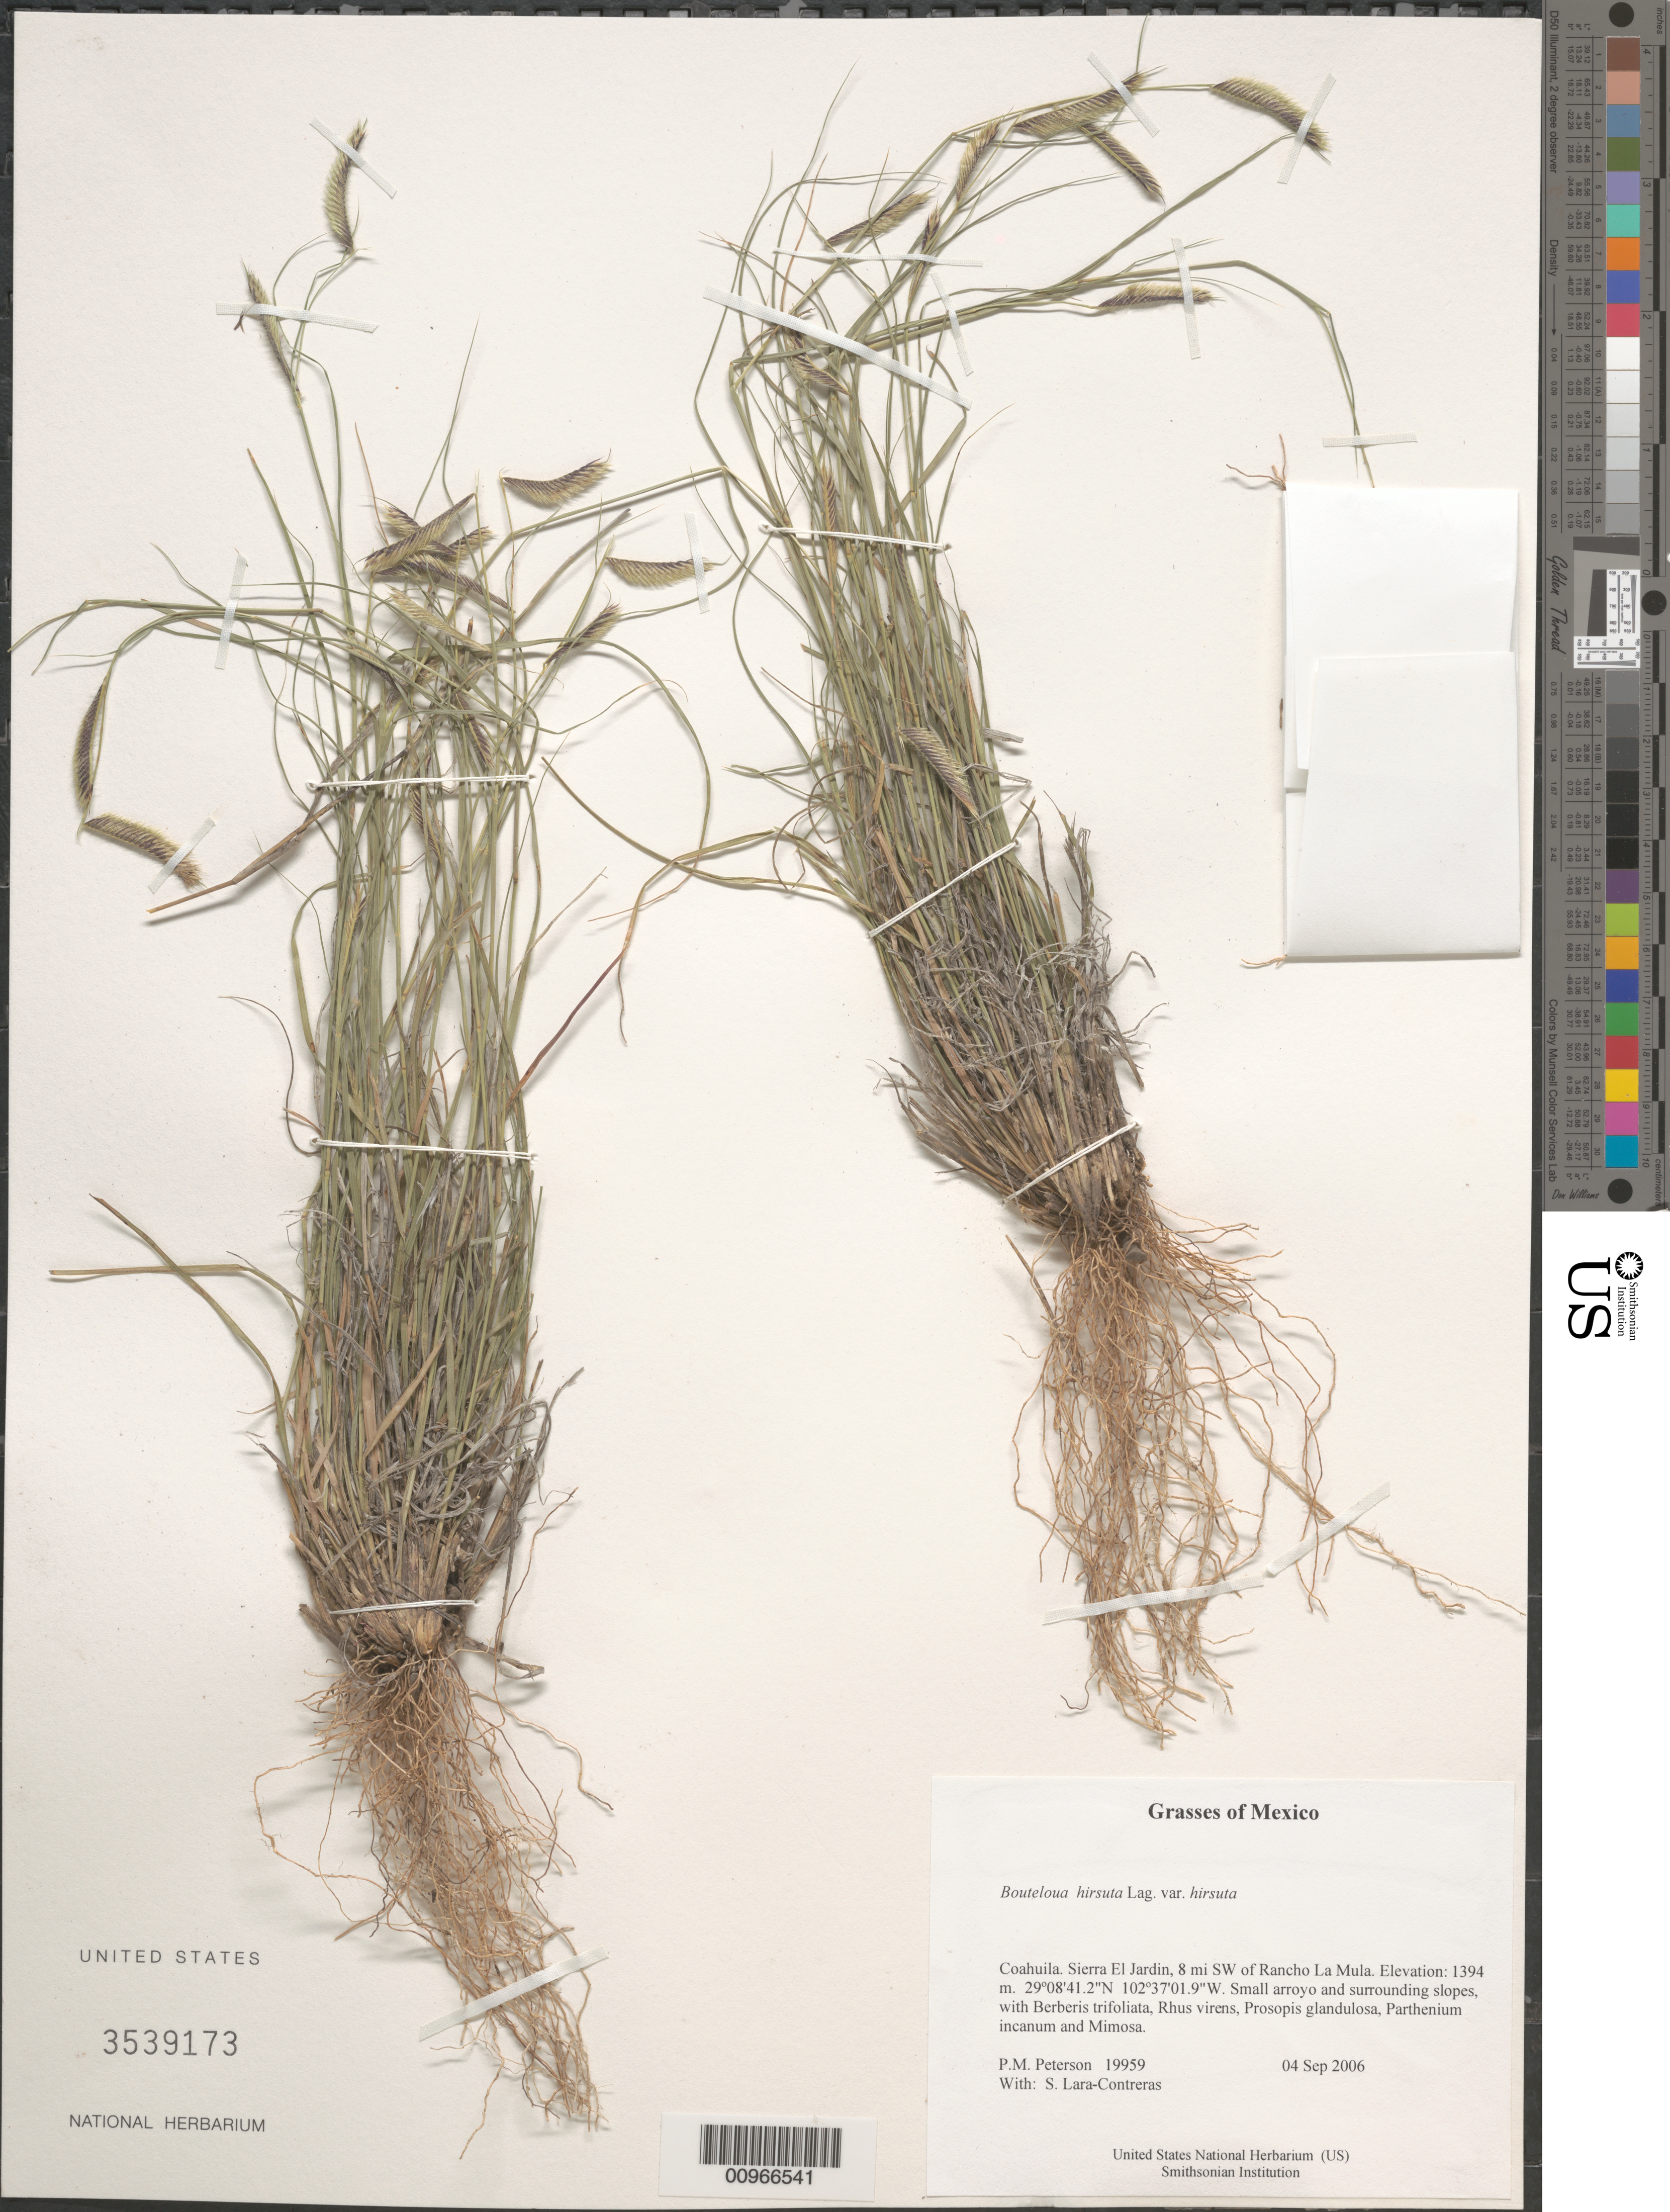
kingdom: Plantae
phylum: Tracheophyta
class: Liliopsida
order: Poales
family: Poaceae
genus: Bouteloua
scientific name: Bouteloua hirsuta var. hirsuta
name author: Lag.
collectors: P. M. Peterson & S. Lara Contreras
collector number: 19959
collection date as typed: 04 Sep 2006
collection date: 2006-09-04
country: Mexico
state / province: Coahuila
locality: Sierra El Jardin, 8 mi SW of Rancho La Mula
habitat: Small arroyo and surrounding slopes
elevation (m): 1394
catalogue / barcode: US 3539173